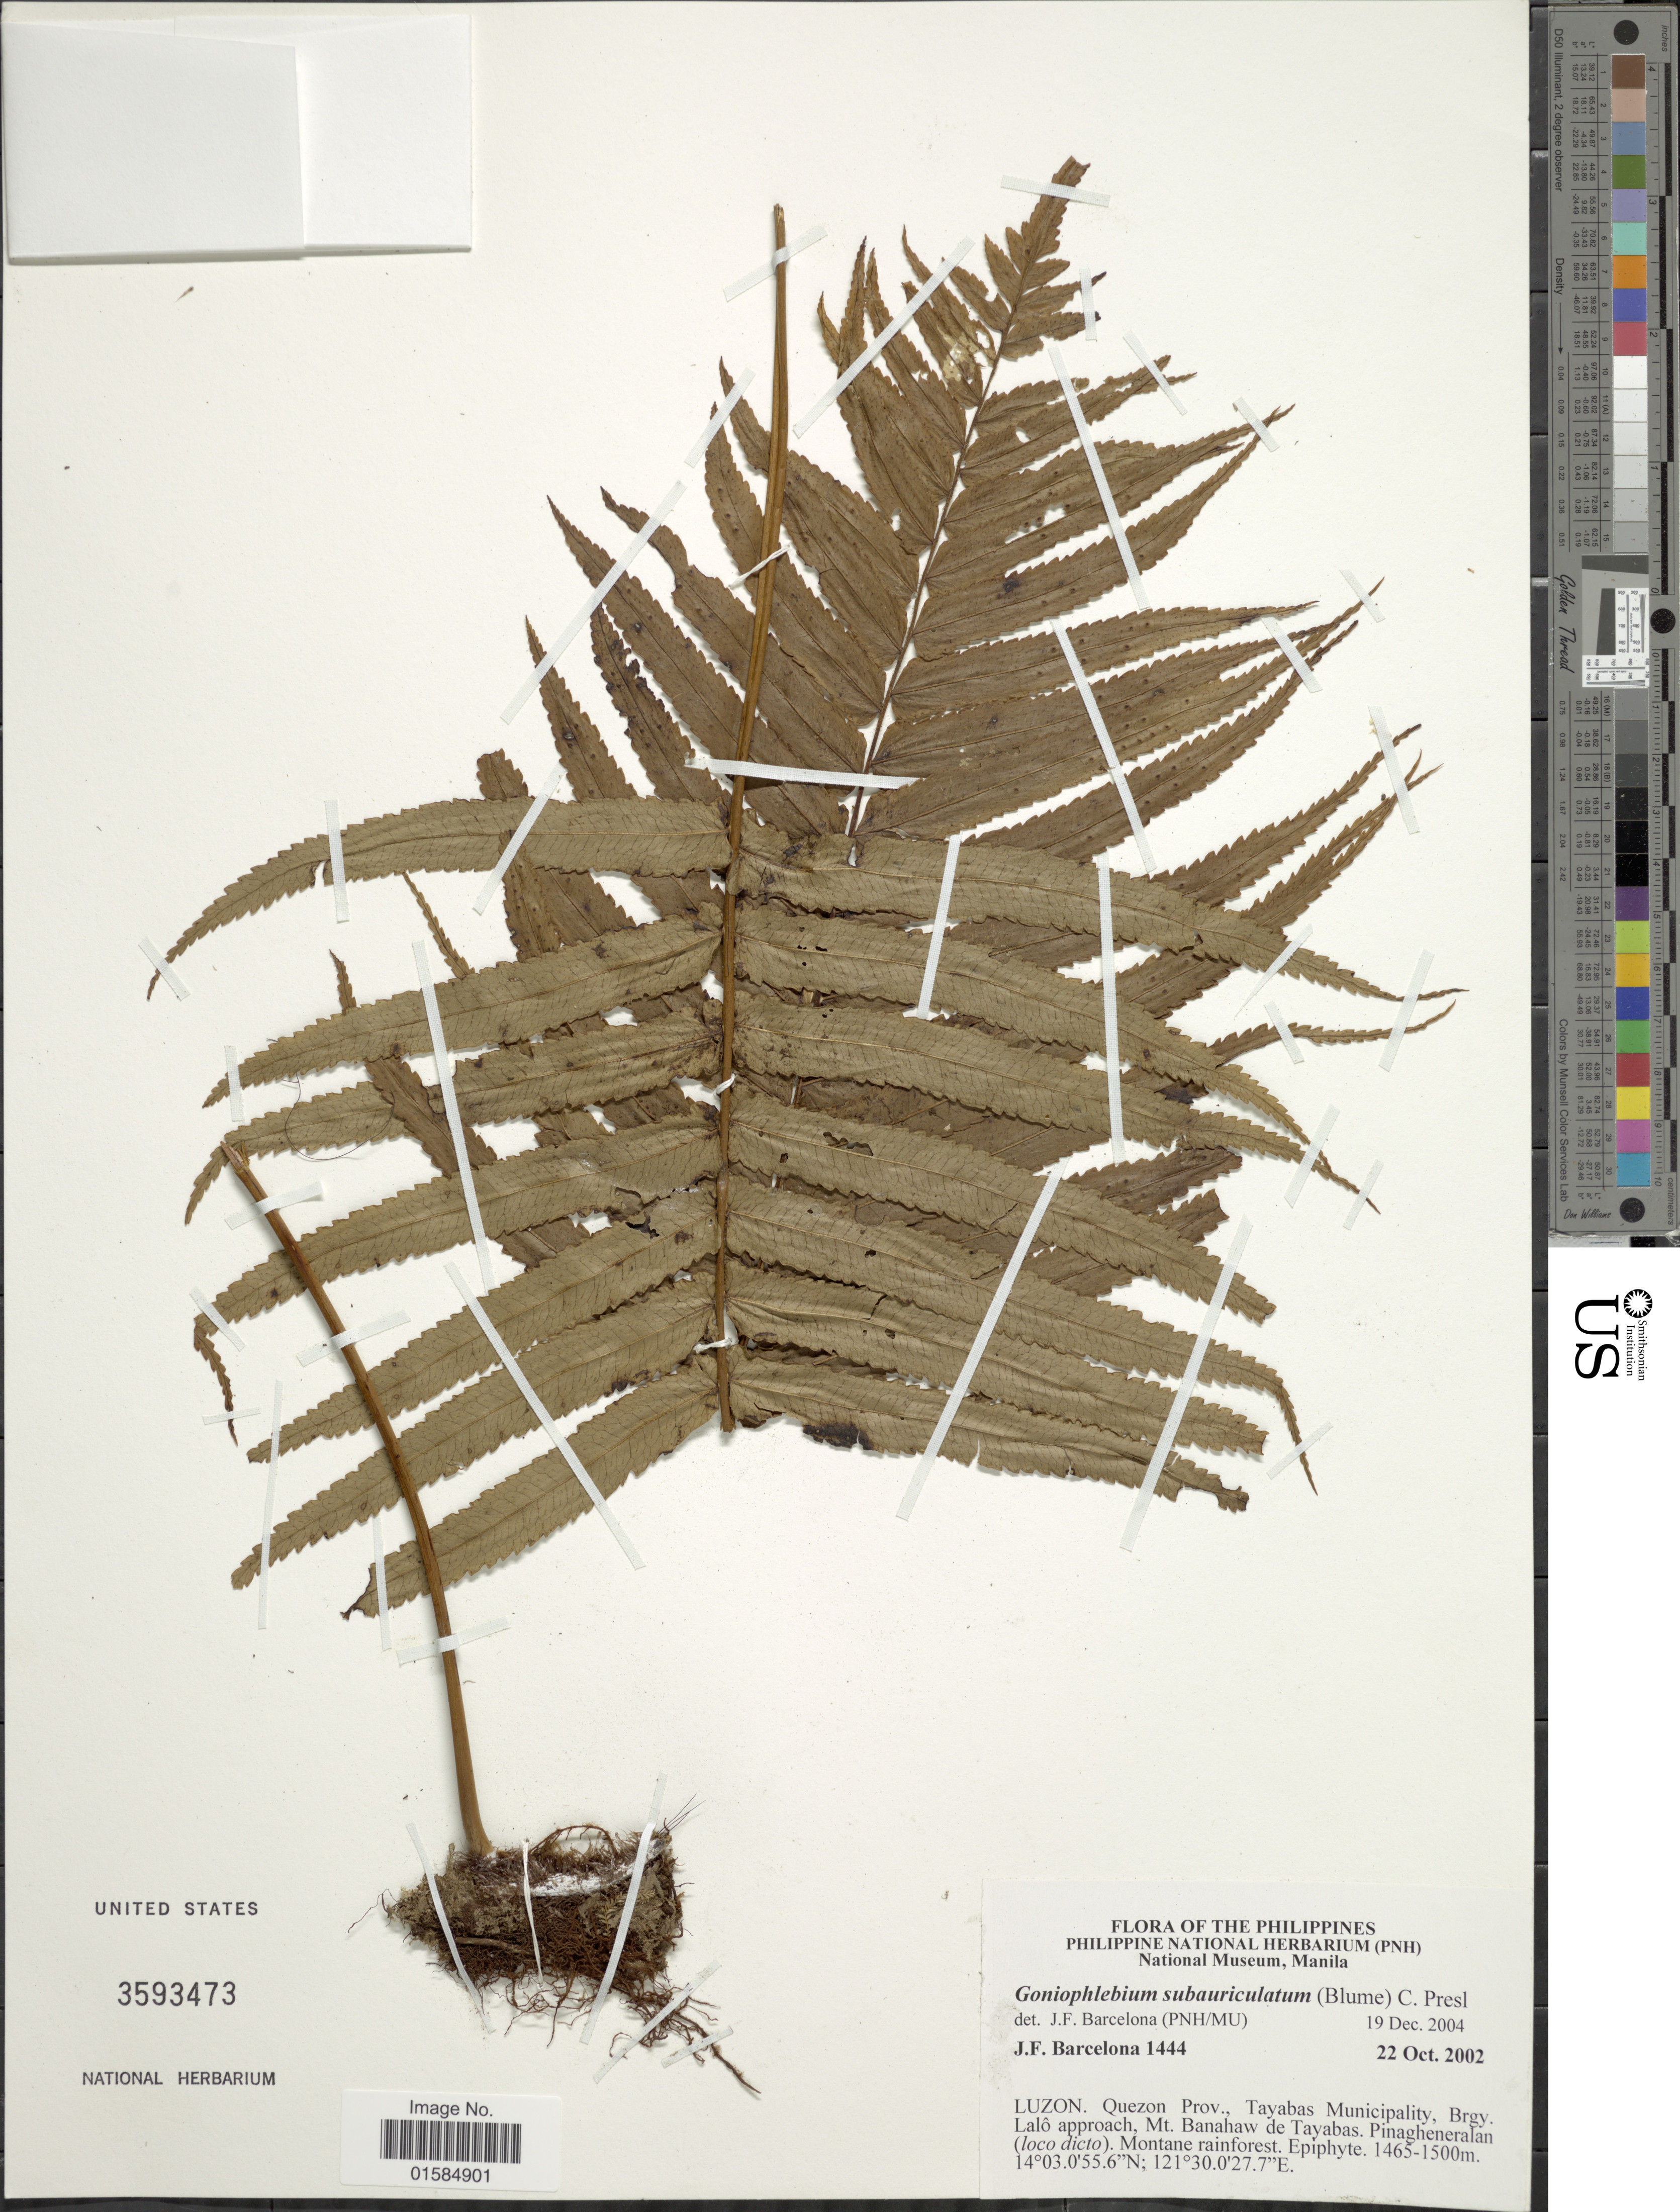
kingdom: Plantae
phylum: Tracheophyta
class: Polypodiopsida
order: Polypodiales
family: Polypodiaceae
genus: Goniophlebium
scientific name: Goniophlebium subauriculatum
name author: (Blume) C. Presl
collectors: J. F. Barcelona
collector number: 1444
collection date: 2002-10-22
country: Philippines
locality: Luzon, Quezon Prov., Tayabas Municipality, Brgy. Lalo approach, Mt. Banahaw de Tayabas, Pinagheneralan (loco dicto)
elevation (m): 1465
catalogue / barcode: US 3593473